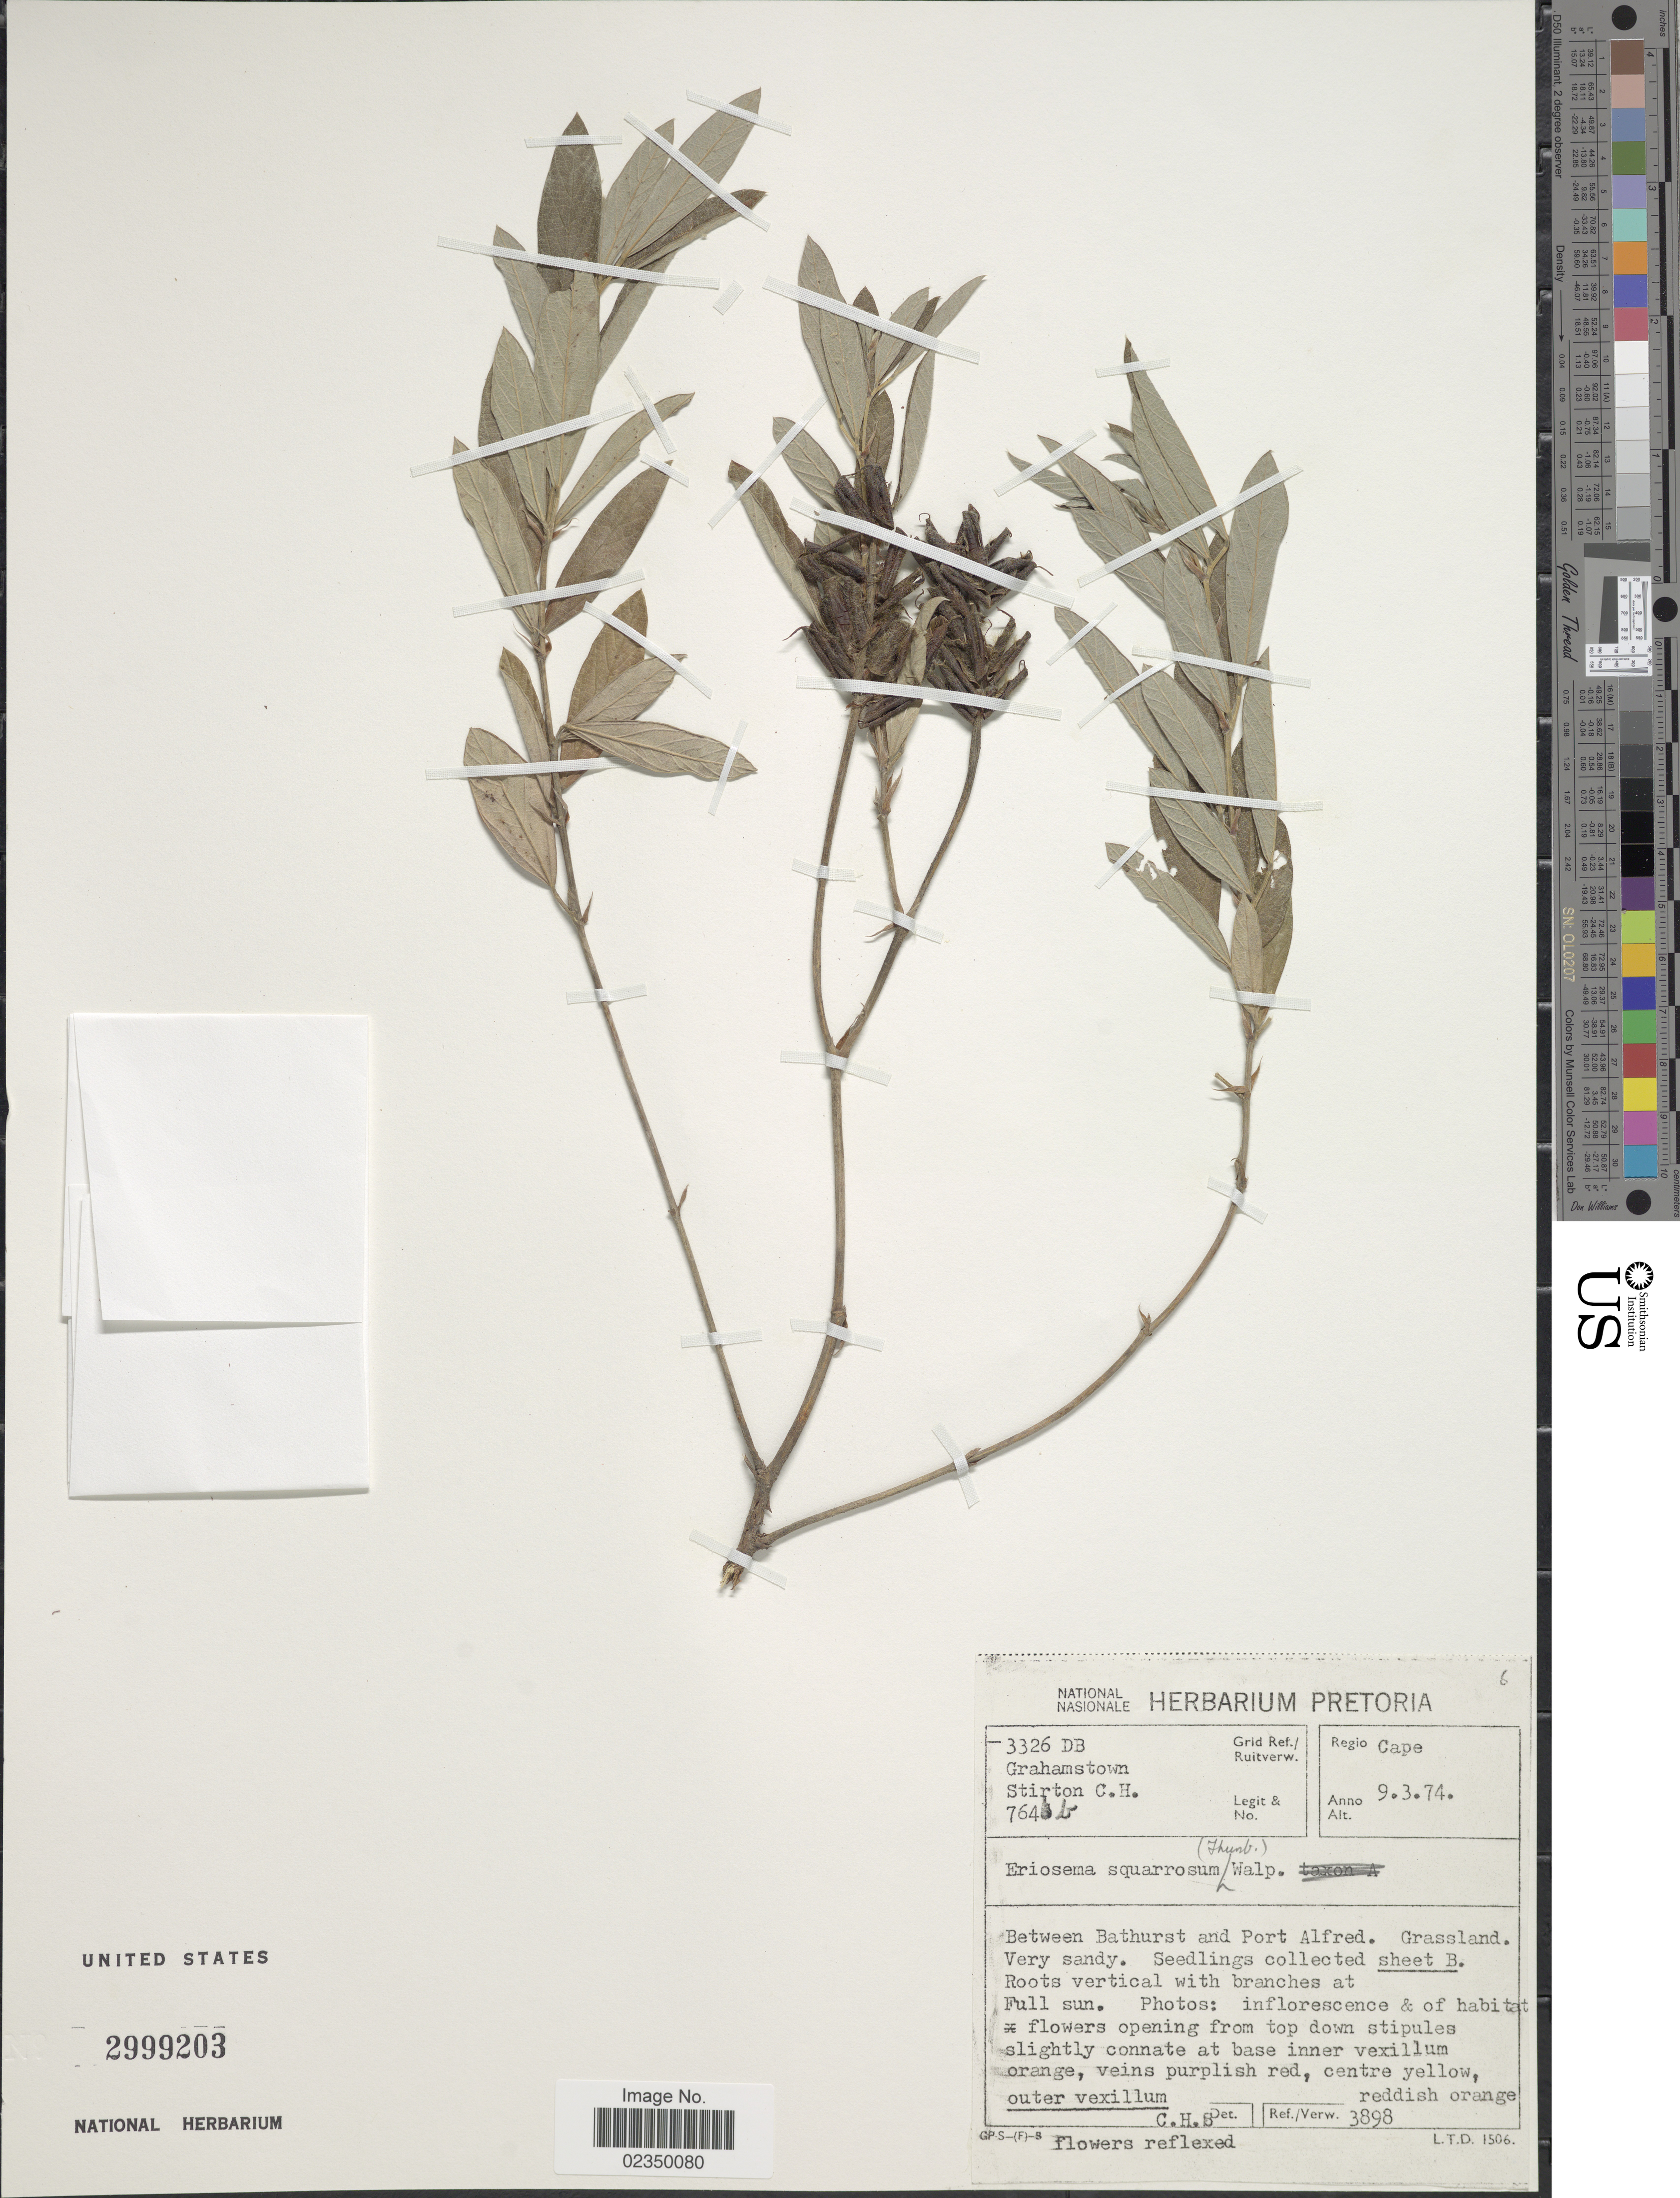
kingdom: Plantae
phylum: Tracheophyta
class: Magnoliopsida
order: Fabales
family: Fabaceae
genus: Eriosema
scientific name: Eriosema squarrosum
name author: (Thunb.) Walp.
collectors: C. H. Stirton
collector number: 7646b*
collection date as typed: Transcribed d/m/y: 9/3/74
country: South Africa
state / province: Eastern Cape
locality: Regio Cape. Between Bathurst and Port Alfred. Grassland.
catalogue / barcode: US 2999203